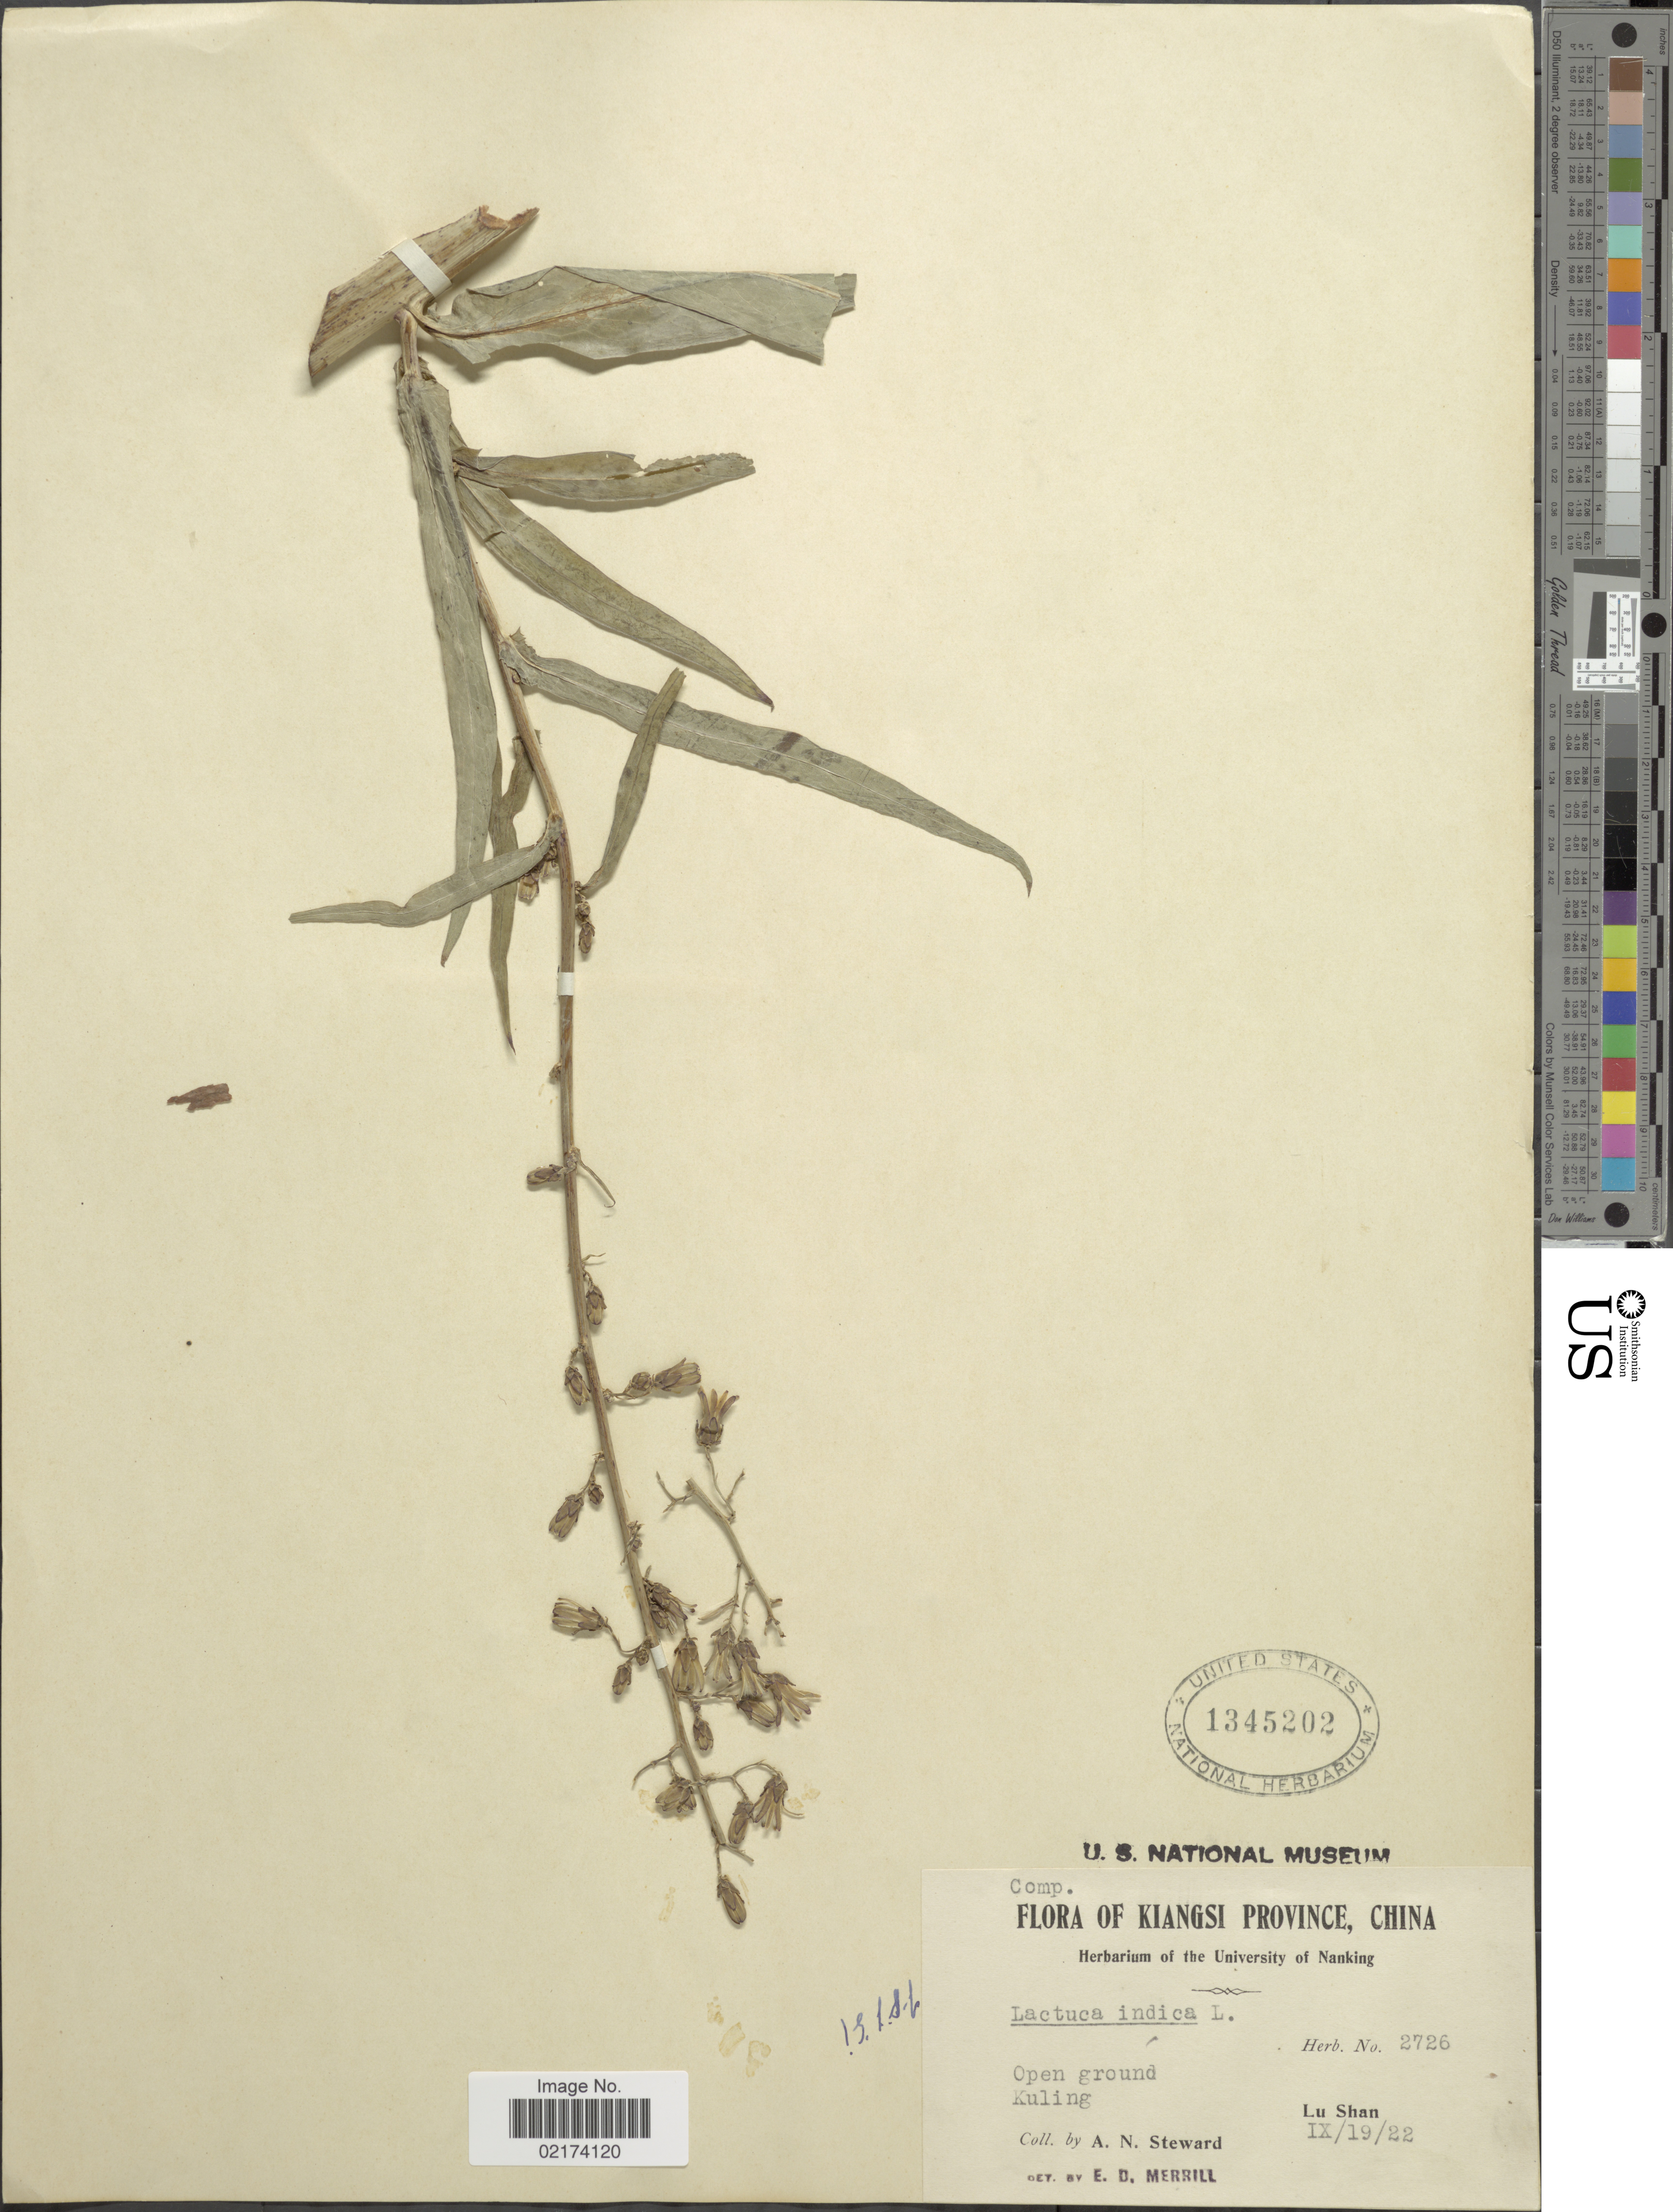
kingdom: Plantae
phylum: Tracheophyta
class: Magnoliopsida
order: Asterales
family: Asteraceae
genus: Lactuca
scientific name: Lactuca indica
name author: L.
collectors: A. N. Steward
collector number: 2726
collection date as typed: Transcribed d/m/y: 19/9/22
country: China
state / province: Jiangxi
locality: Kiangsi Province, Kuling, Lu Shan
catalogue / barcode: US 1345202